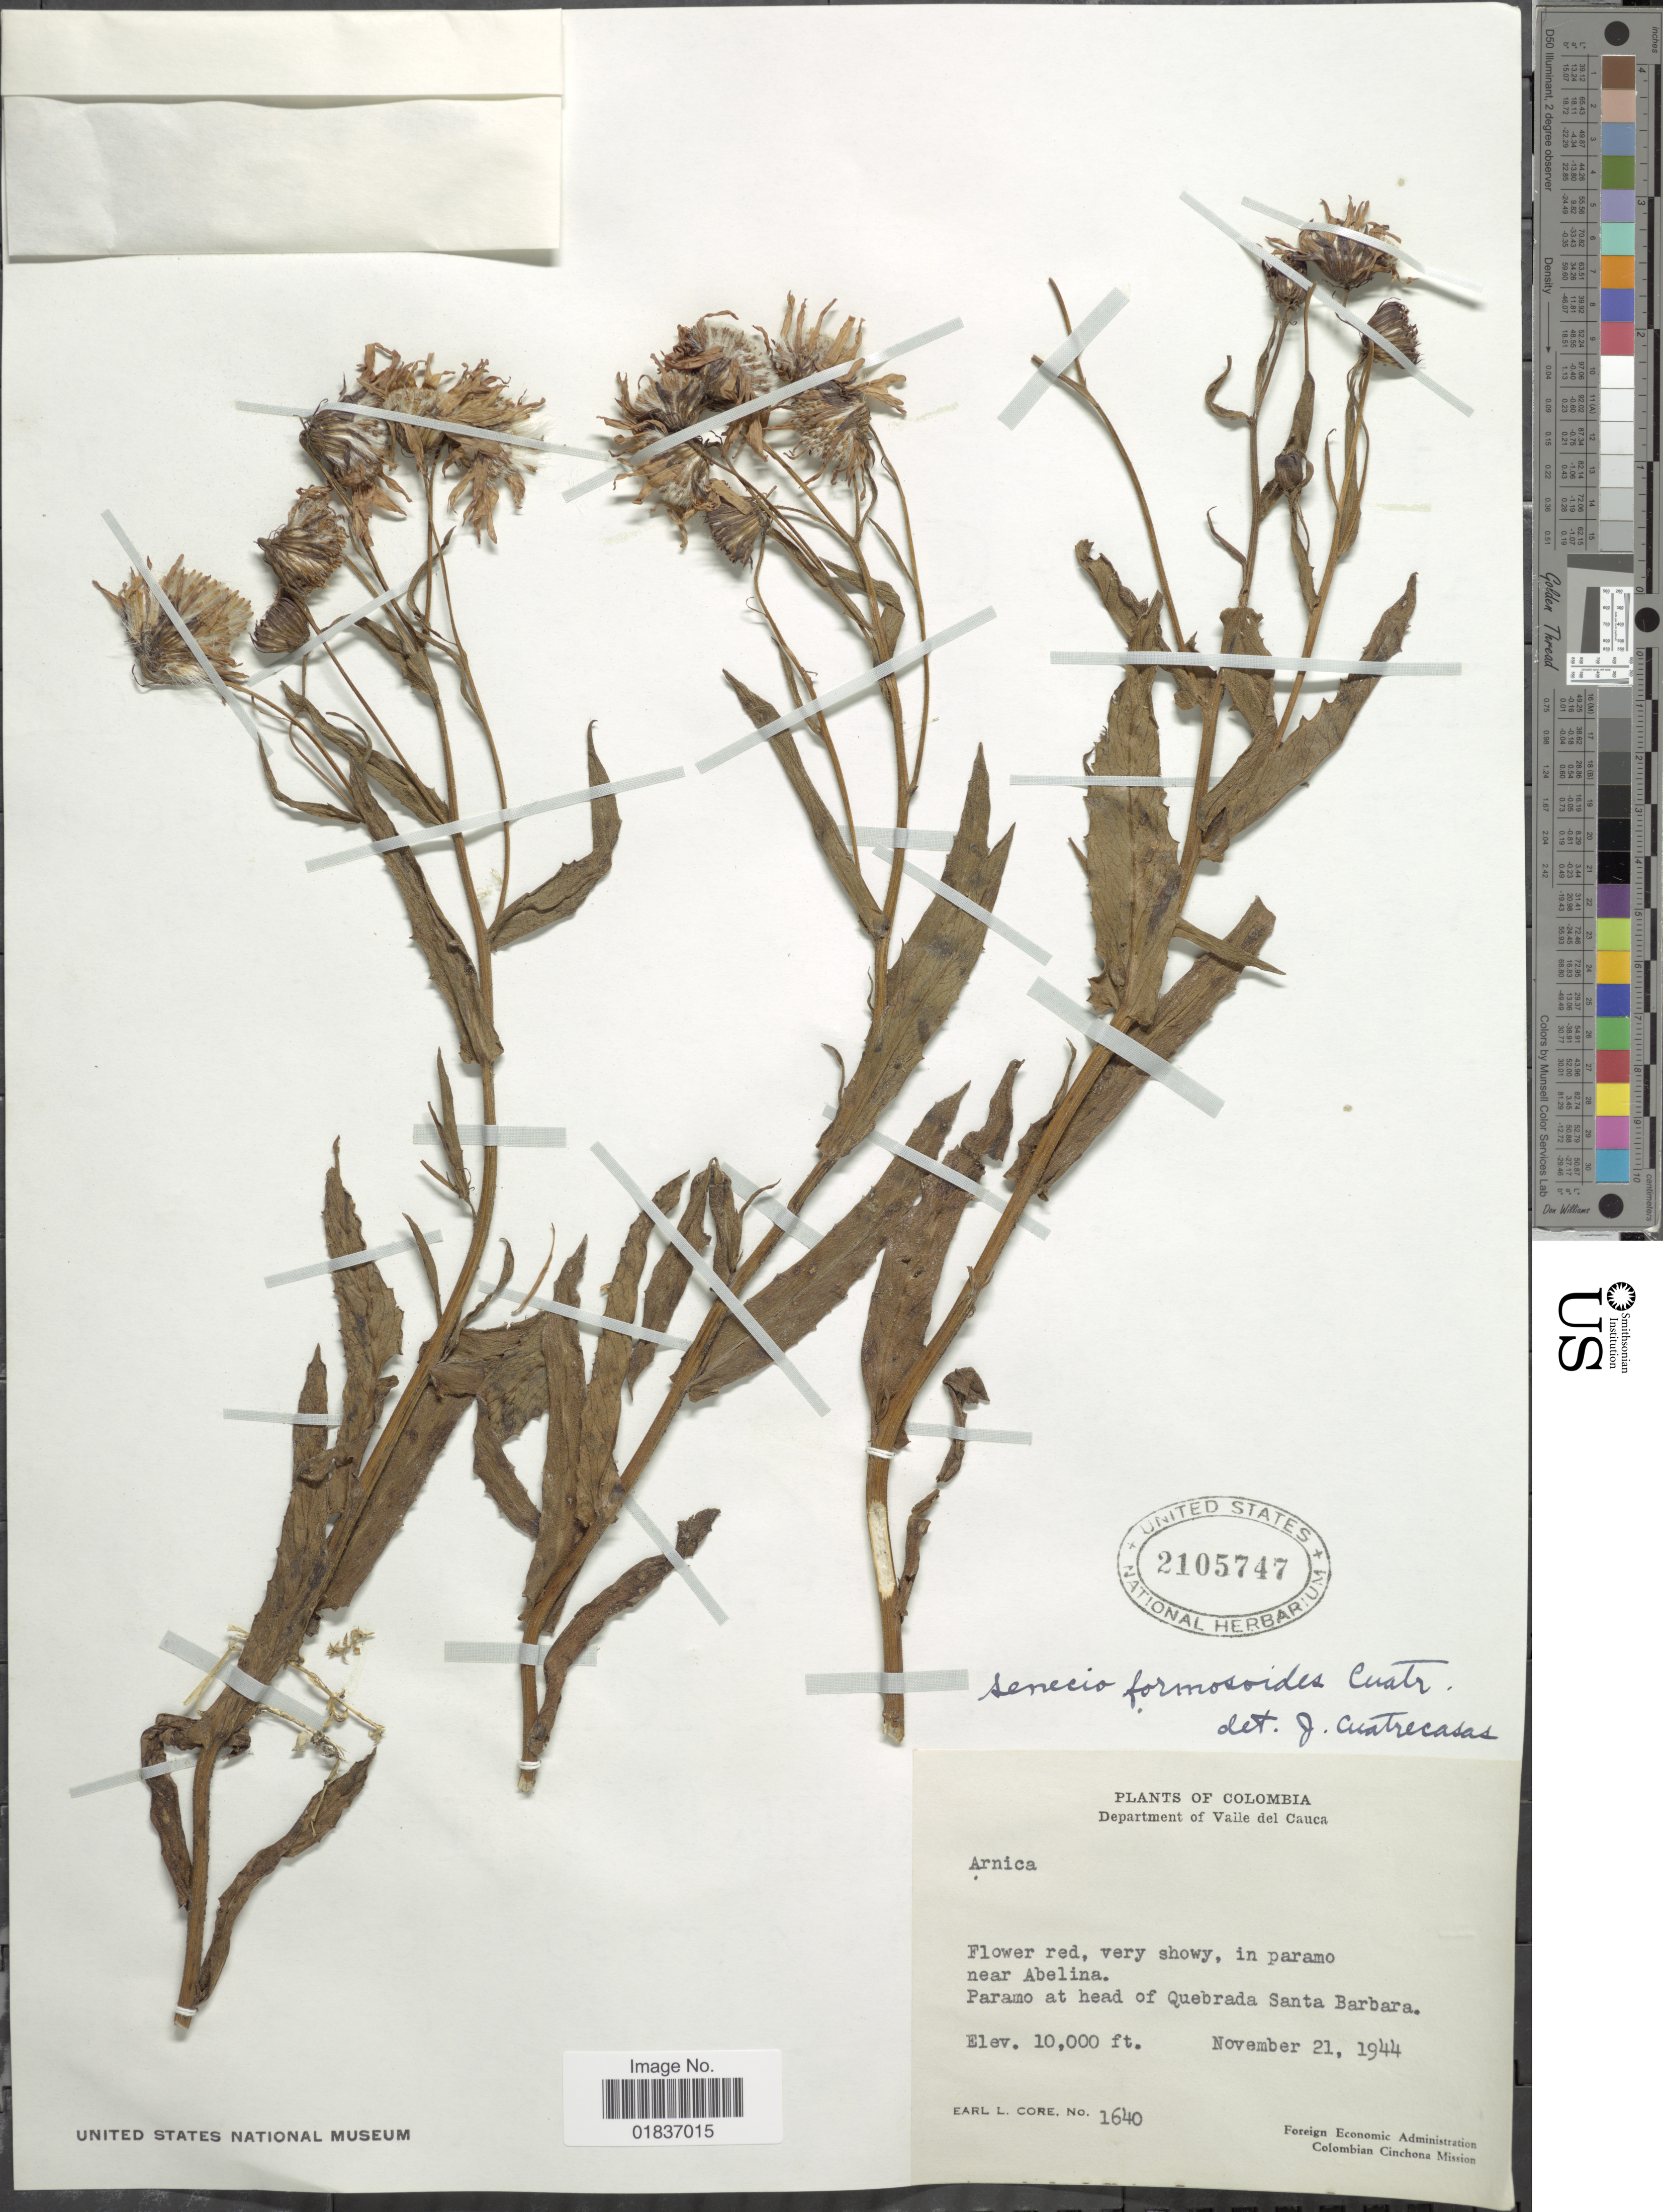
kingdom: Plantae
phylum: Tracheophyta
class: Magnoliopsida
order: Asterales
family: Asteraceae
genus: Senecio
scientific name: Senecio formosoides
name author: Cuatrec.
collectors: E. L. Core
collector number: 1640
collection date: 1944-11-21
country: Colombia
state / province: Valle del Cauca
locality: Department of Valle del Cauca. in paramo near Abelina. Paramo at head of Quebrada Santa Barbara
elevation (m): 3048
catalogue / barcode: US 2105747